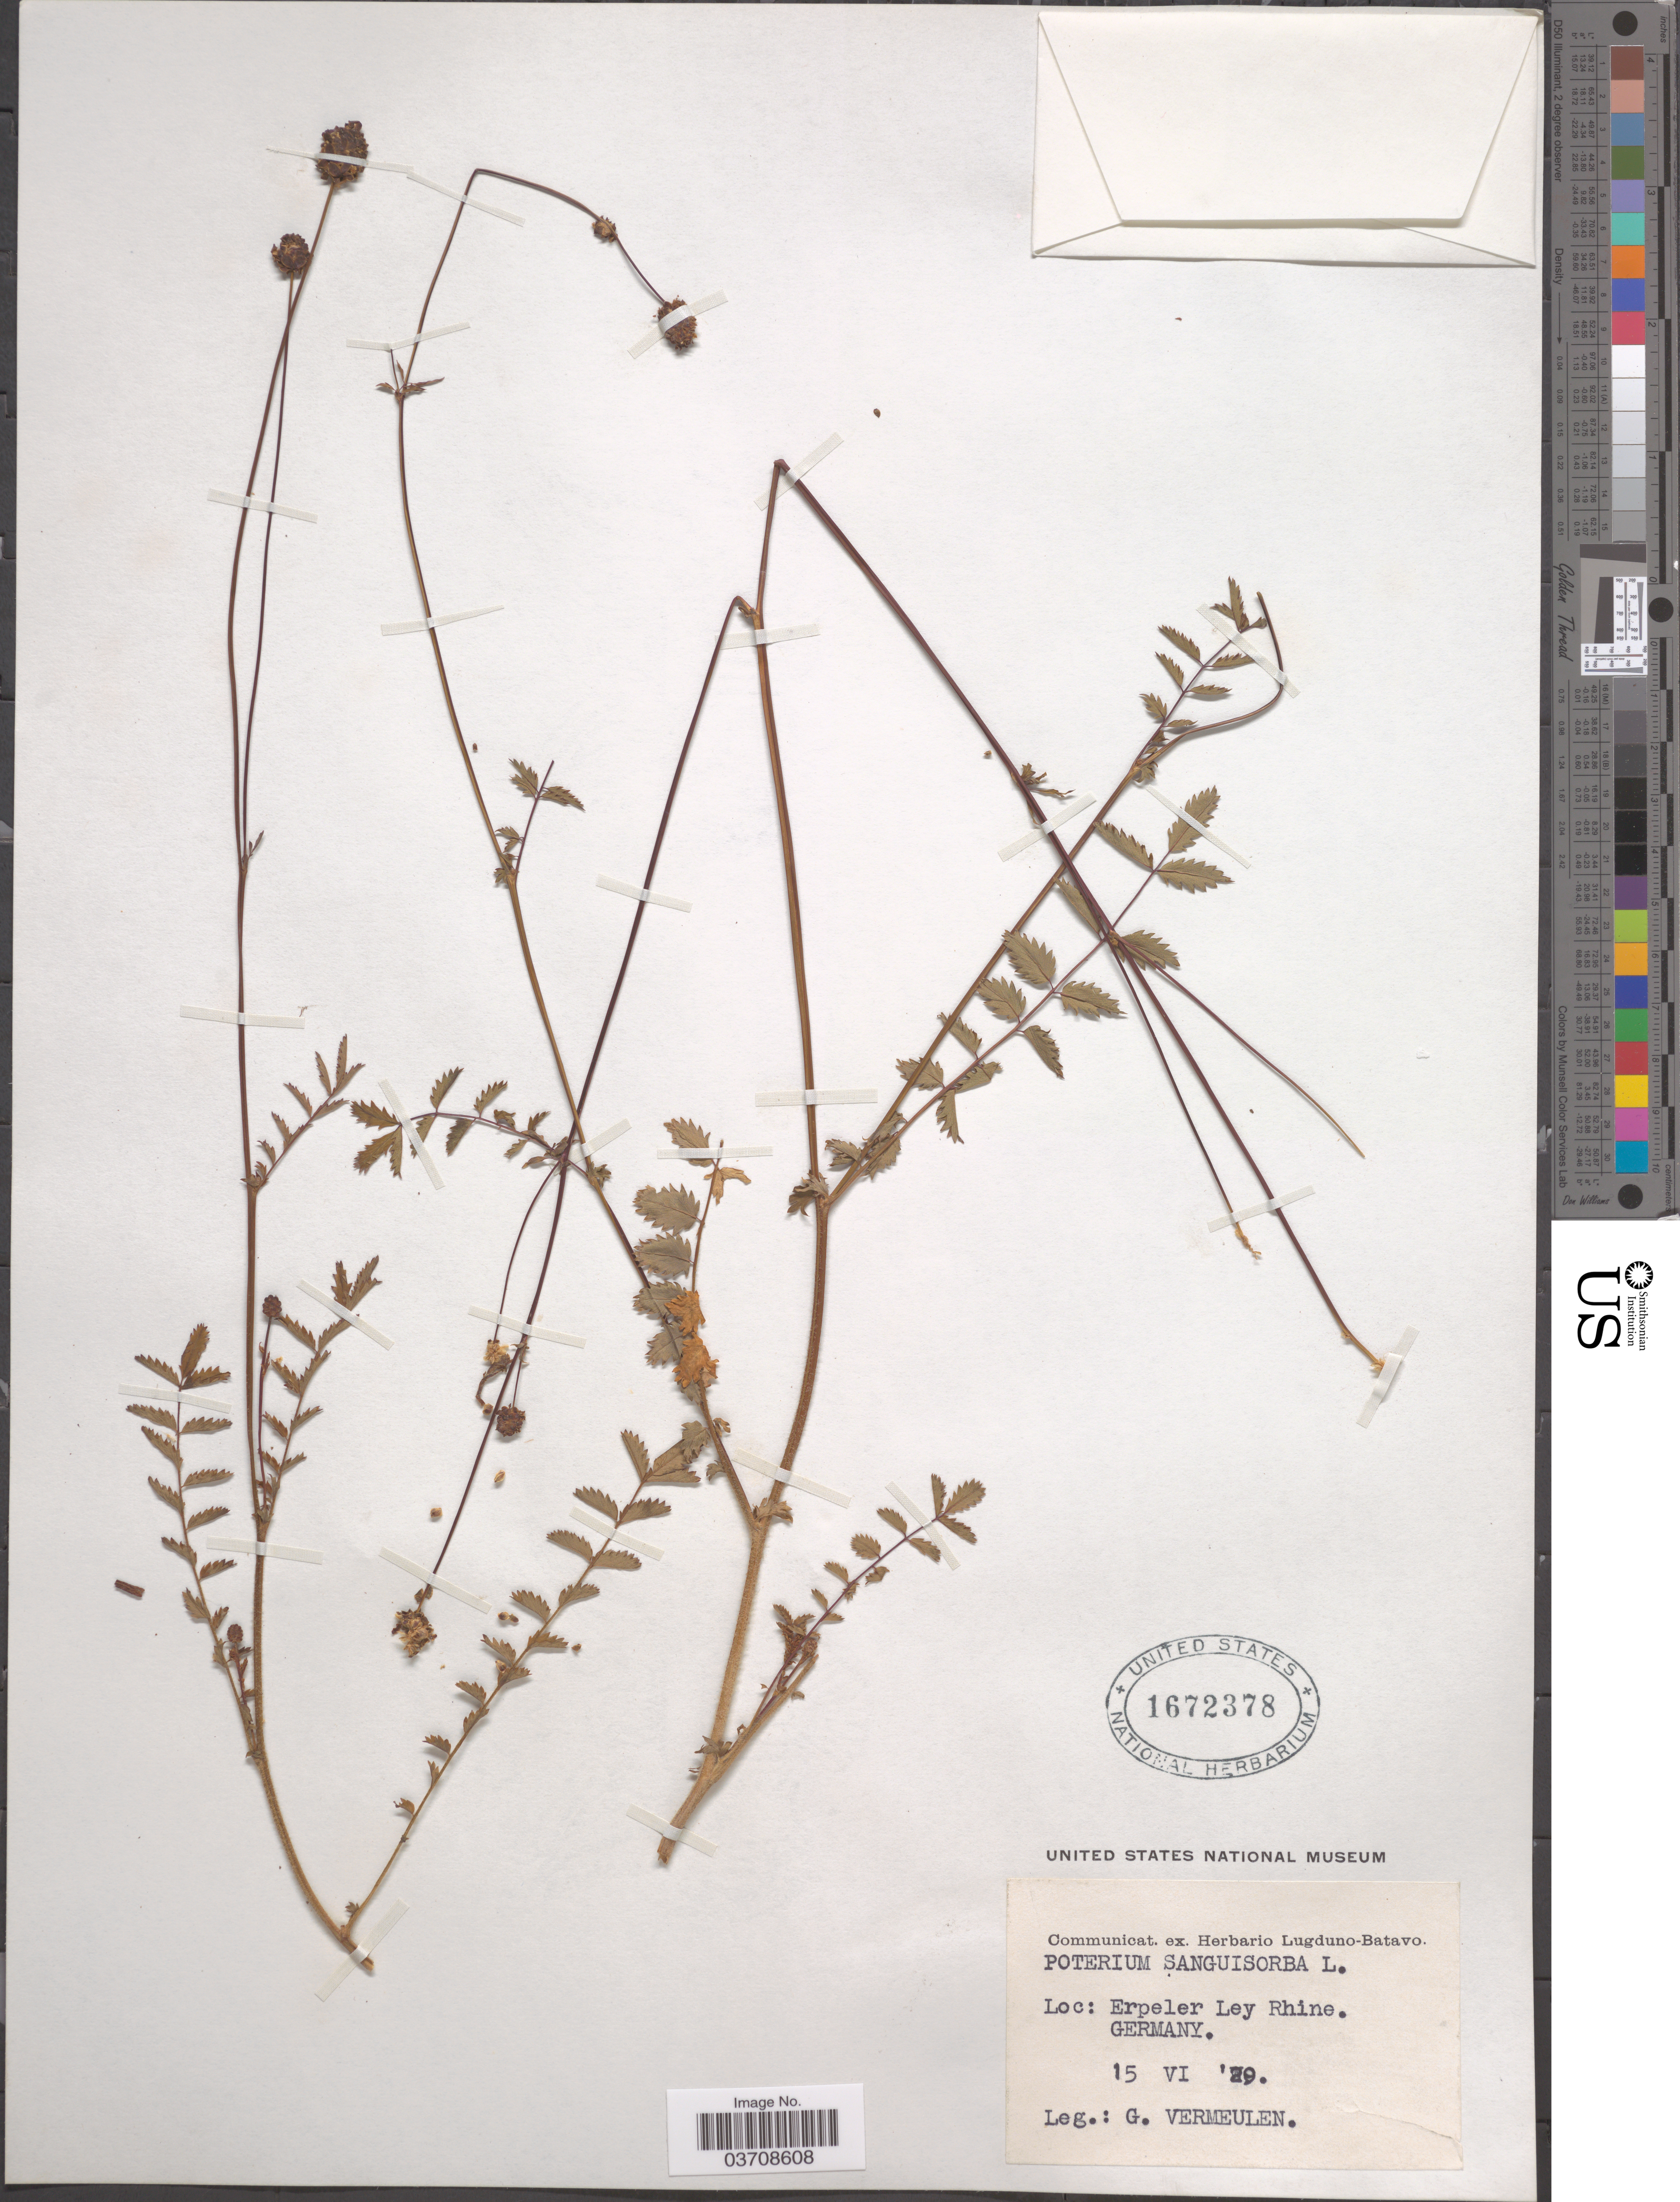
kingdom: Plantae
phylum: Tracheophyta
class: Magnoliopsida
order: Rosales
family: Rosaceae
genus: Sanguisorba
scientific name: Sanguisorba minor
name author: Scop.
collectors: G. Vermeulen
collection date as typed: Transcribed d/m/y: 15/6/29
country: Germany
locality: Erpeler Ley Rhine.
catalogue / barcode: US 1672378